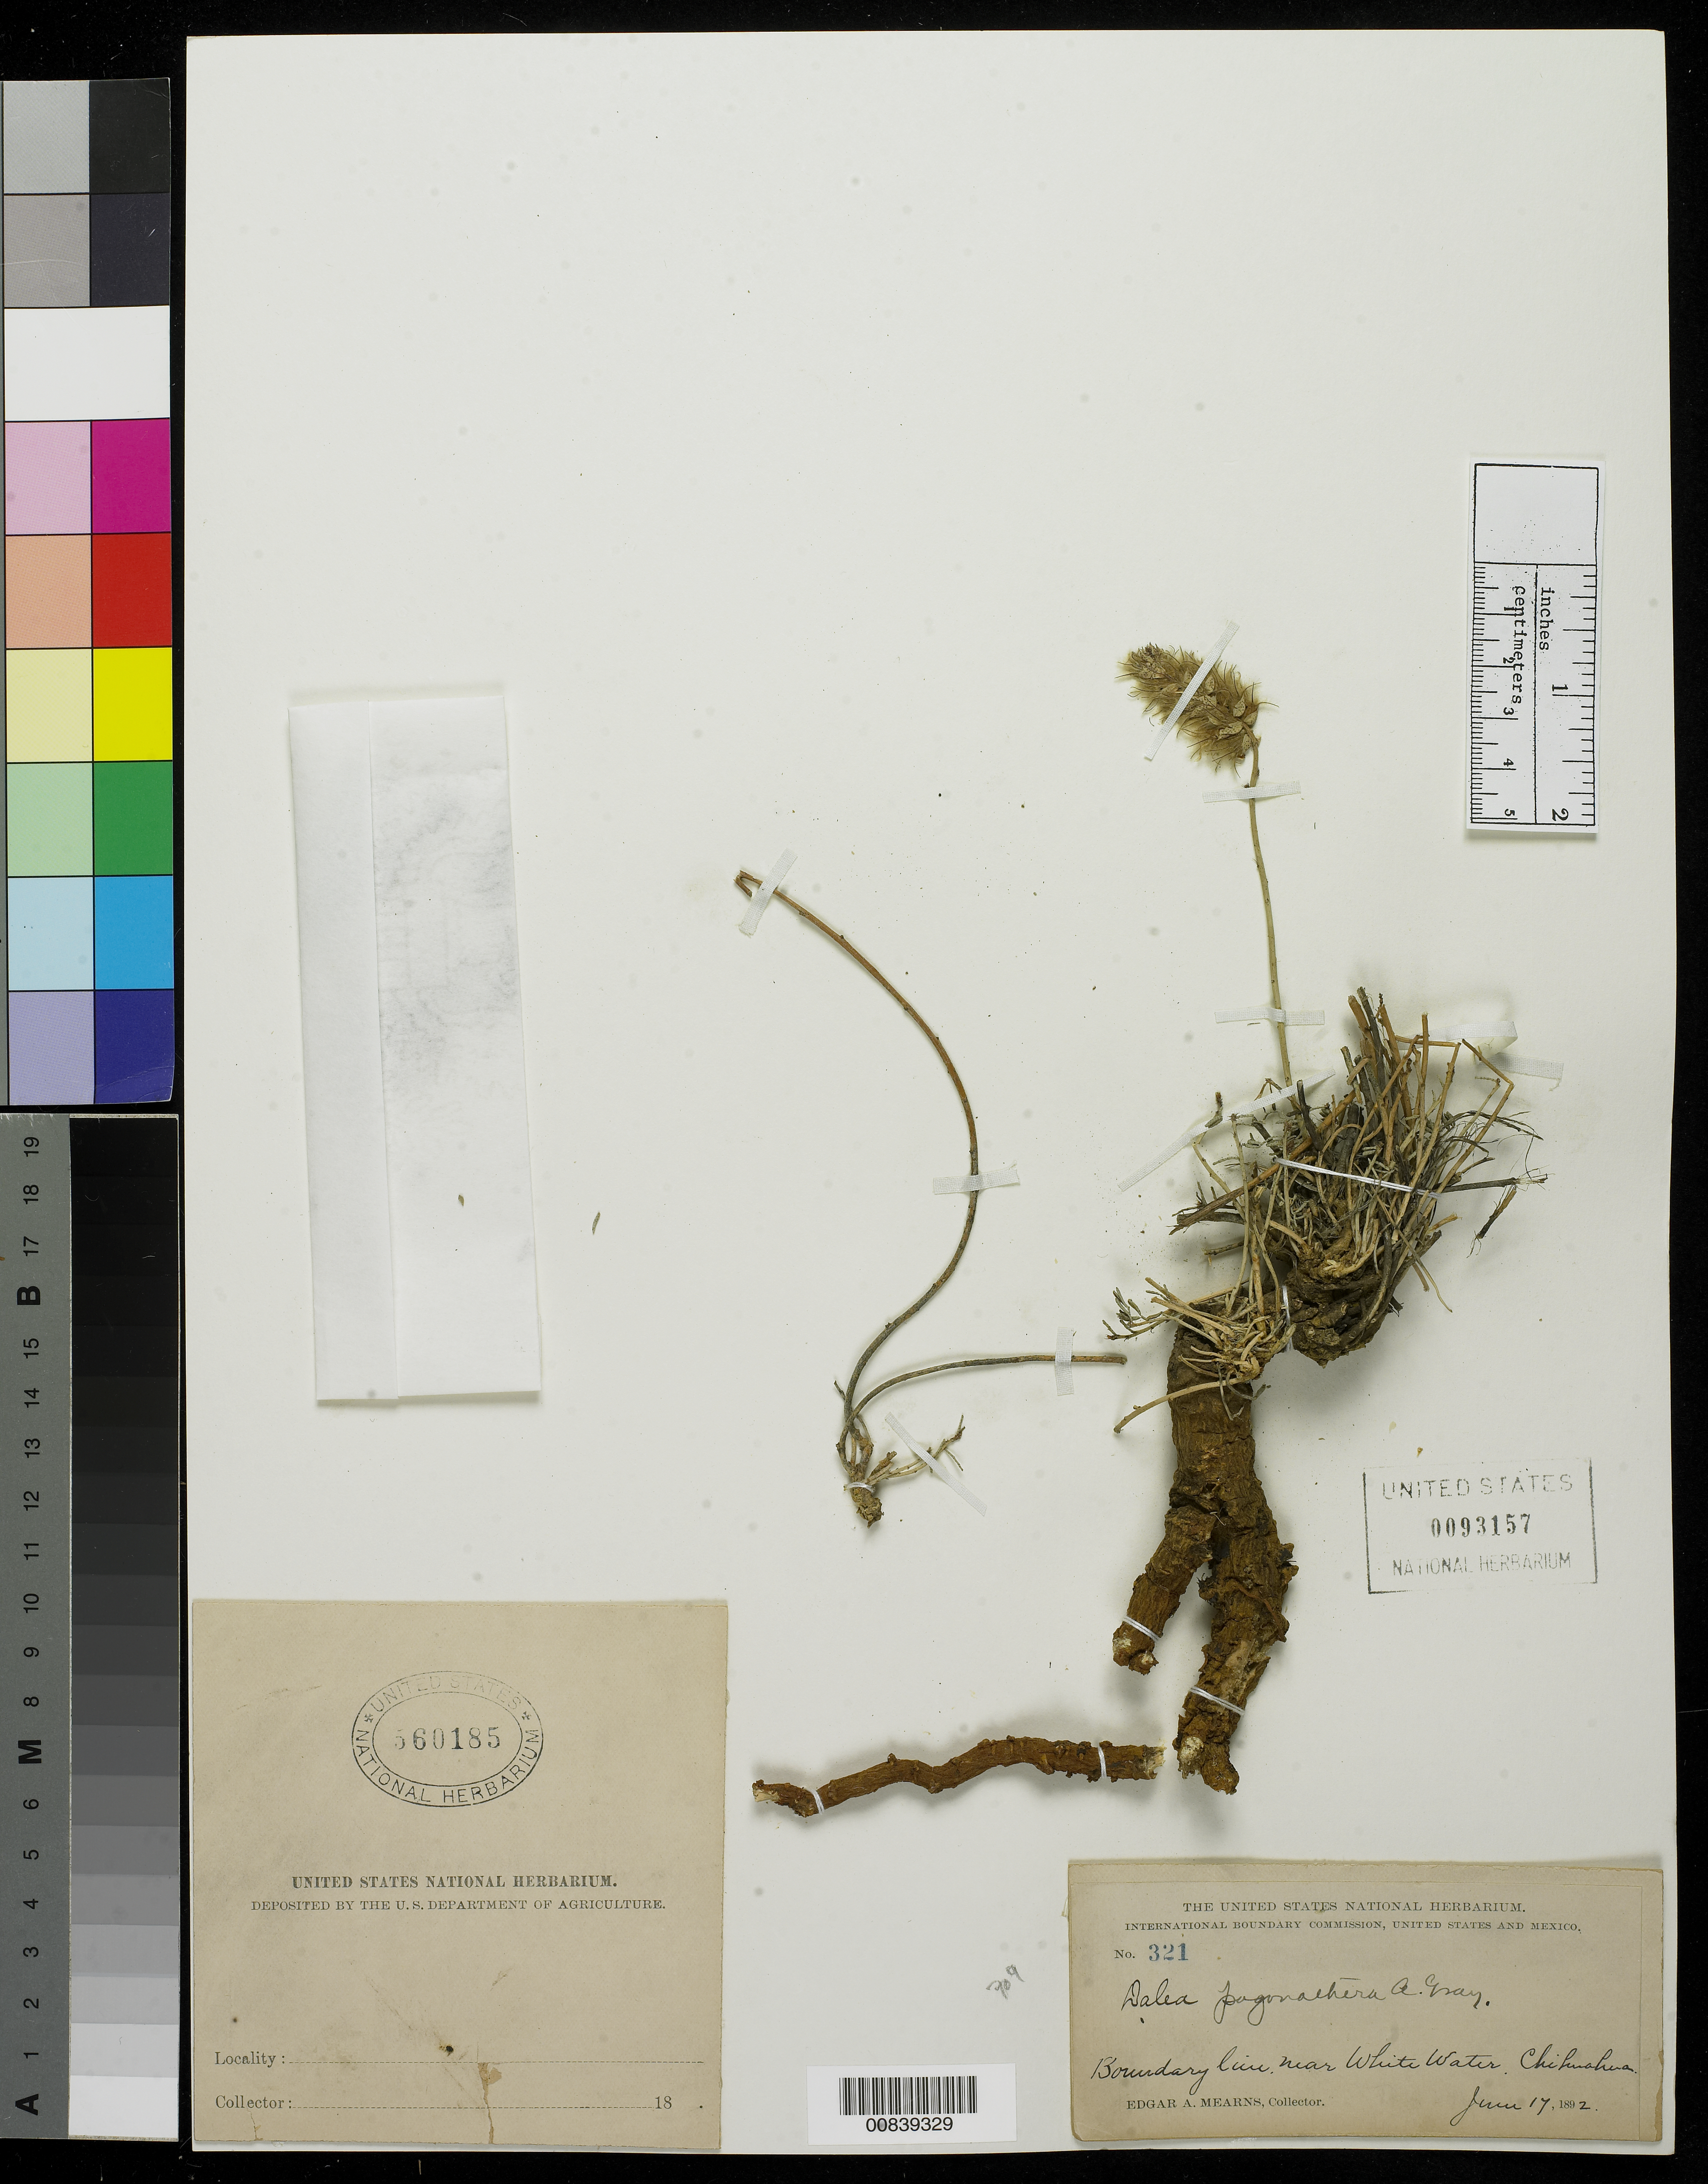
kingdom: Plantae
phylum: Tracheophyta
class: Magnoliopsida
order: Fabales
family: Fabaceae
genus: Dalea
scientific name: Dalea pogonathera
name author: A. Gray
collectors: E. A. Mearns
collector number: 321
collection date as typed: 17 Jun 1892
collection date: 1892-06-17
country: Mexico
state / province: Chihuahua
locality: Boundary Line, near White Water, Chihuahua.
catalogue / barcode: US 93157